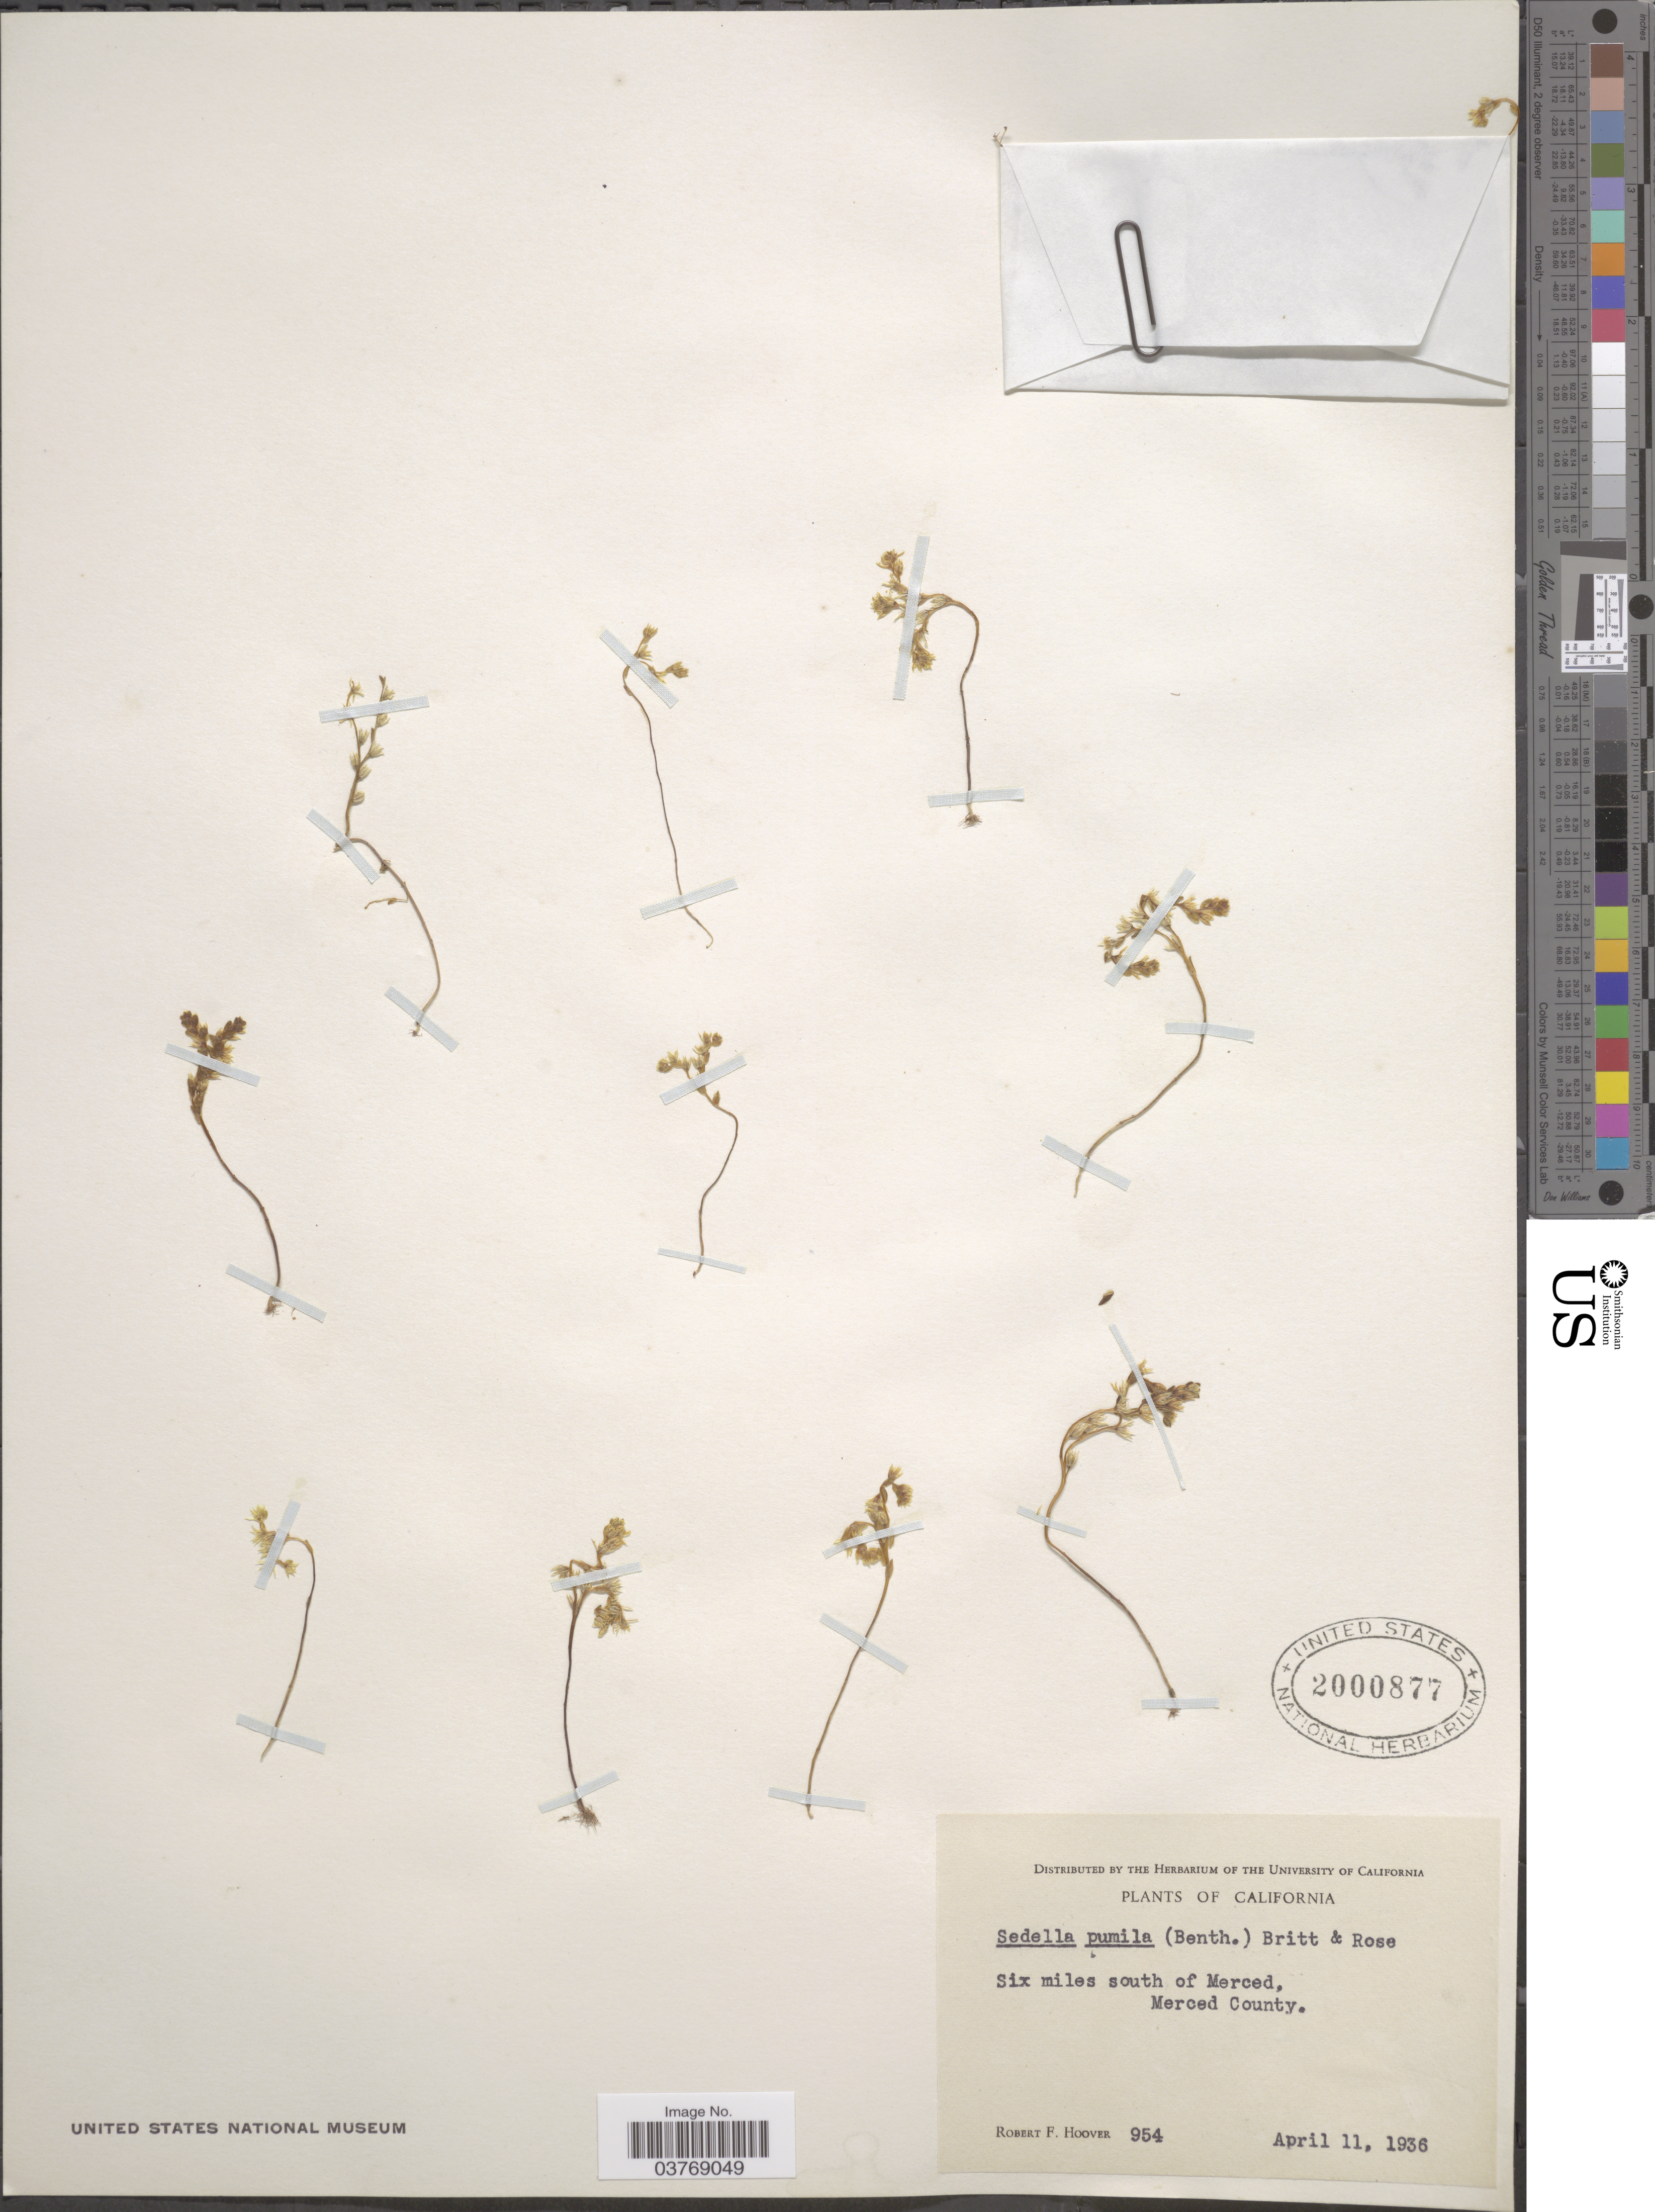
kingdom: Plantae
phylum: Tracheophyta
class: Magnoliopsida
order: Saxifragales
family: Crassulaceae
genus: Sedella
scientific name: Sedella pumila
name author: (Benth.) Britton & Rose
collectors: R. F. Hoover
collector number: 954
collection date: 1936-04-11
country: United States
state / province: California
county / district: Merced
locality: Six miles south of Merced, Merced County.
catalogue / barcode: US 2000877